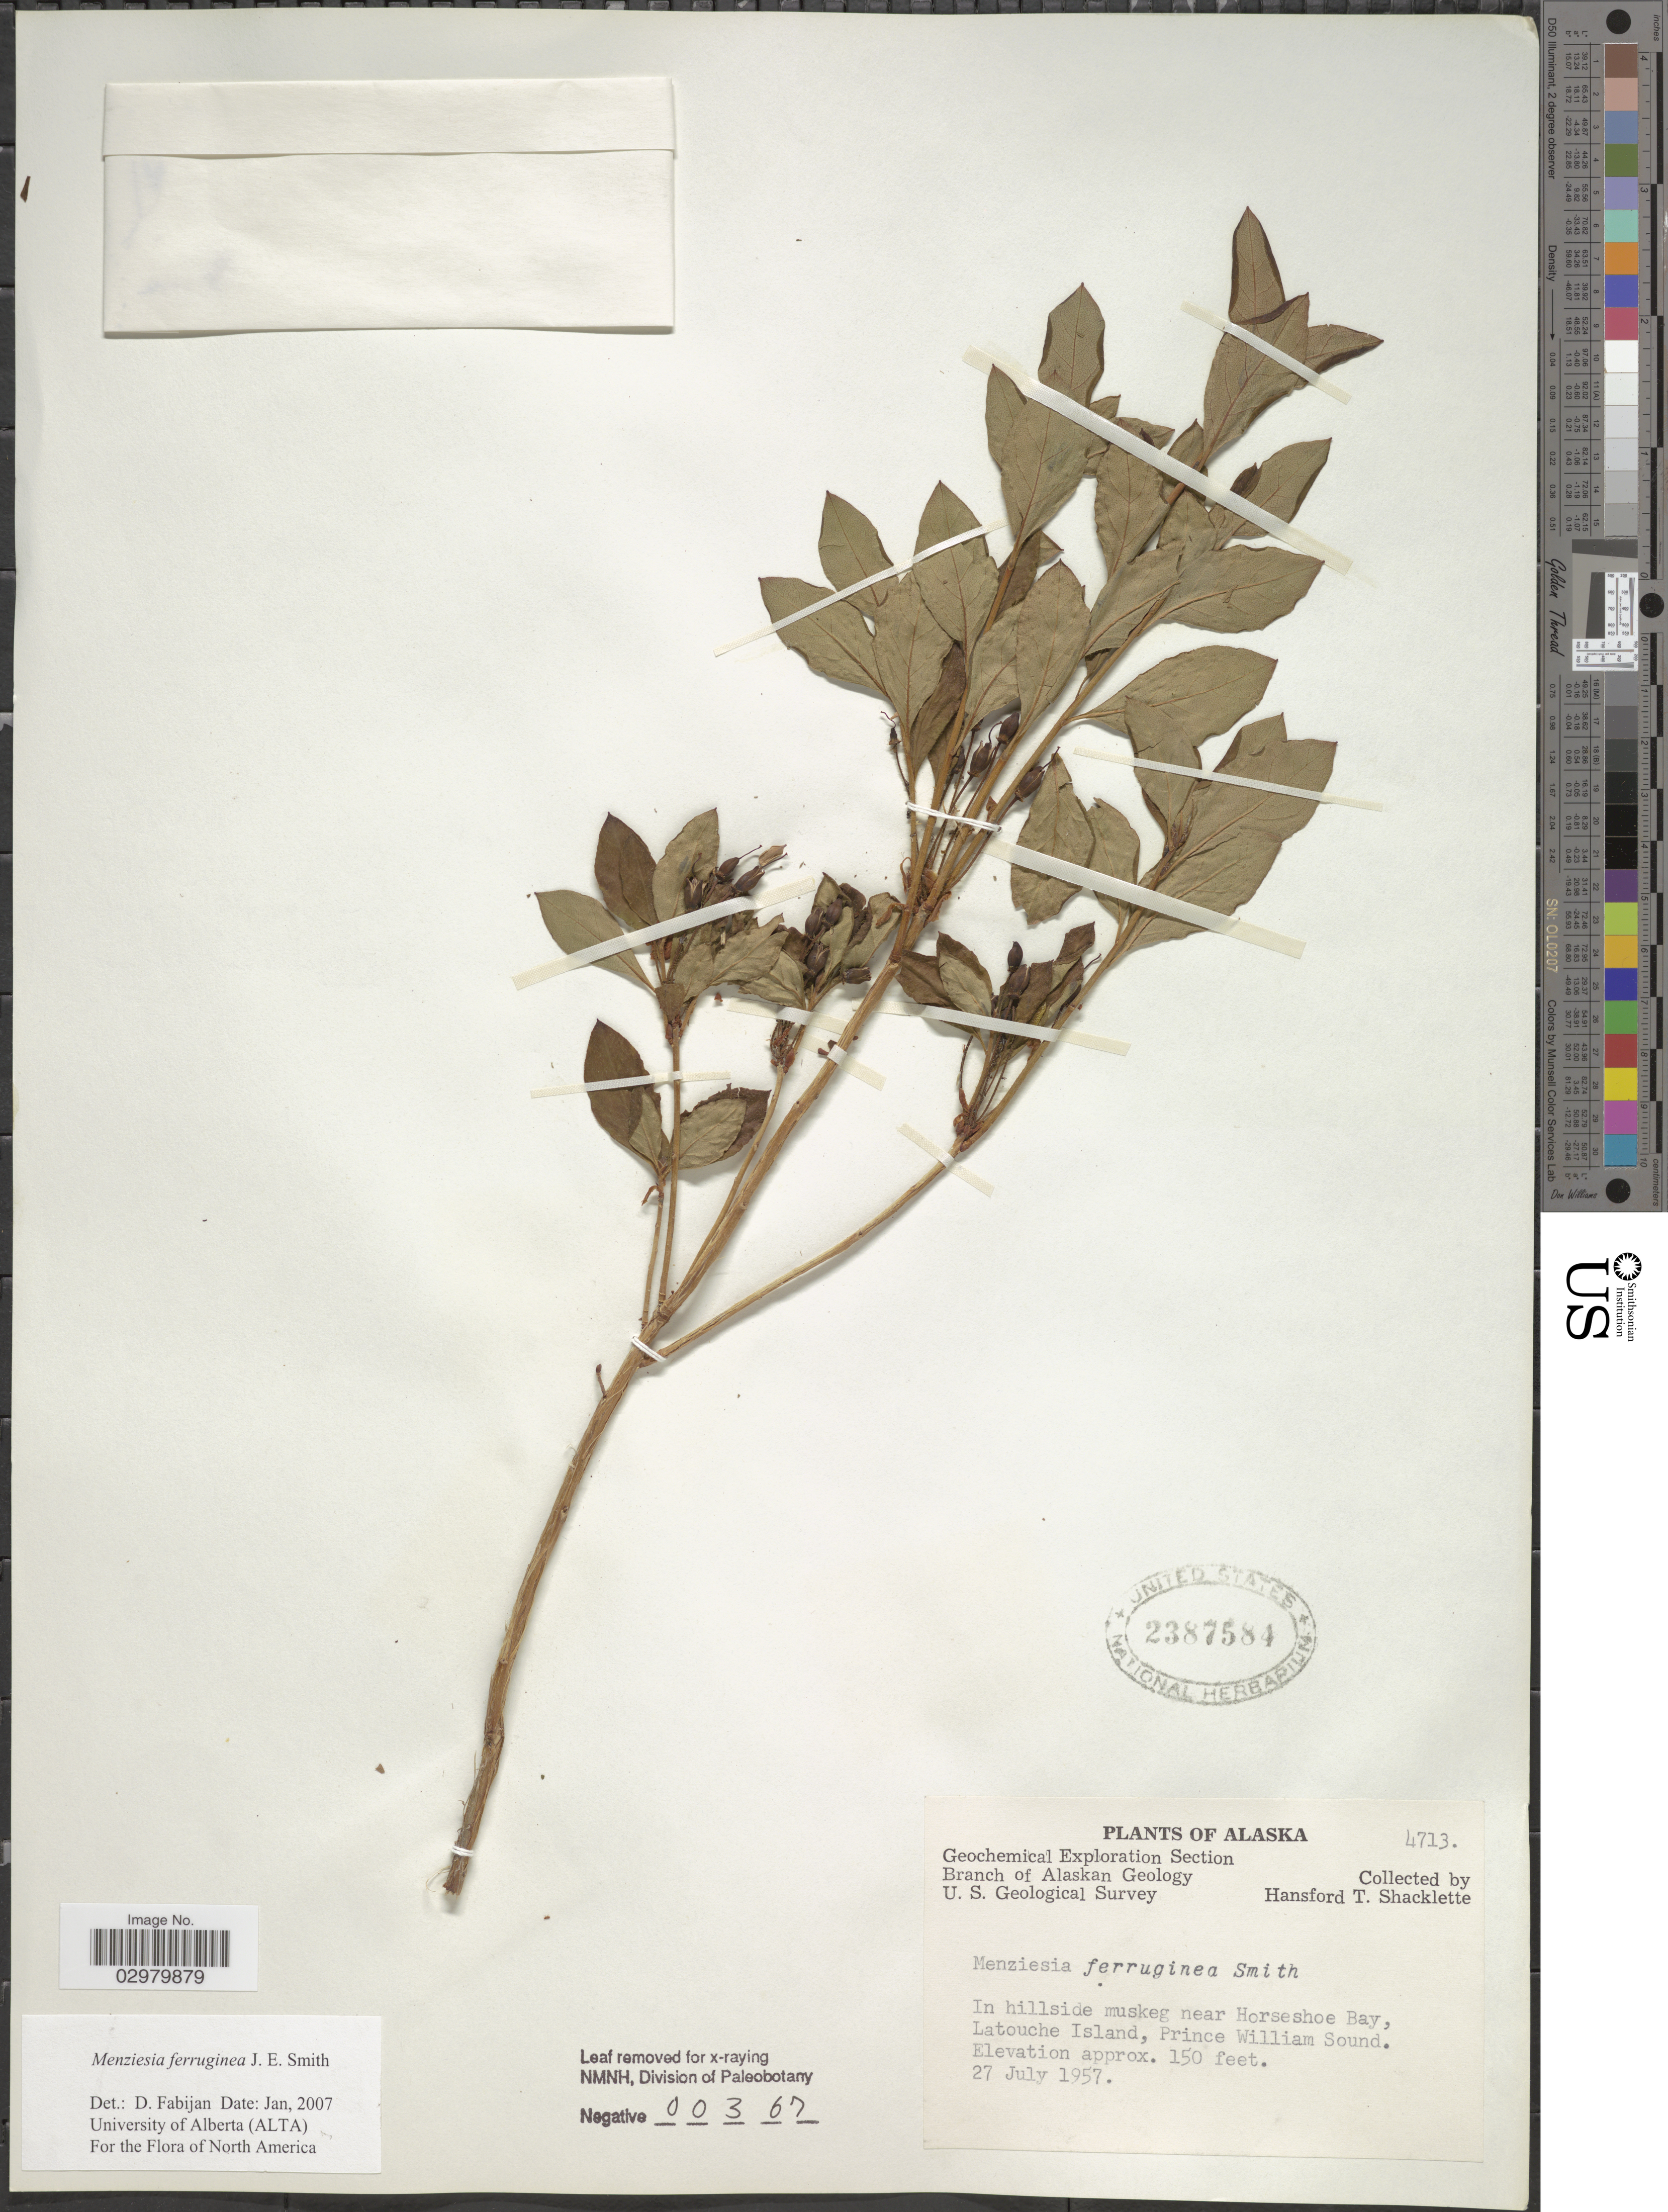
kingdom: Plantae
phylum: Tracheophyta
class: Magnoliopsida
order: Ericales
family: Ericaceae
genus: Menziesia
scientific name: Menziesia ferruginea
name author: Sm.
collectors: H. Shacklette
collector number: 4713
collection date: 1957-07-27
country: United States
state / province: Alaska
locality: In hillside muskeg near Horseshoe Bay, Latouche Island, Prince William Sound.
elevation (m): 46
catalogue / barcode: US 2387584